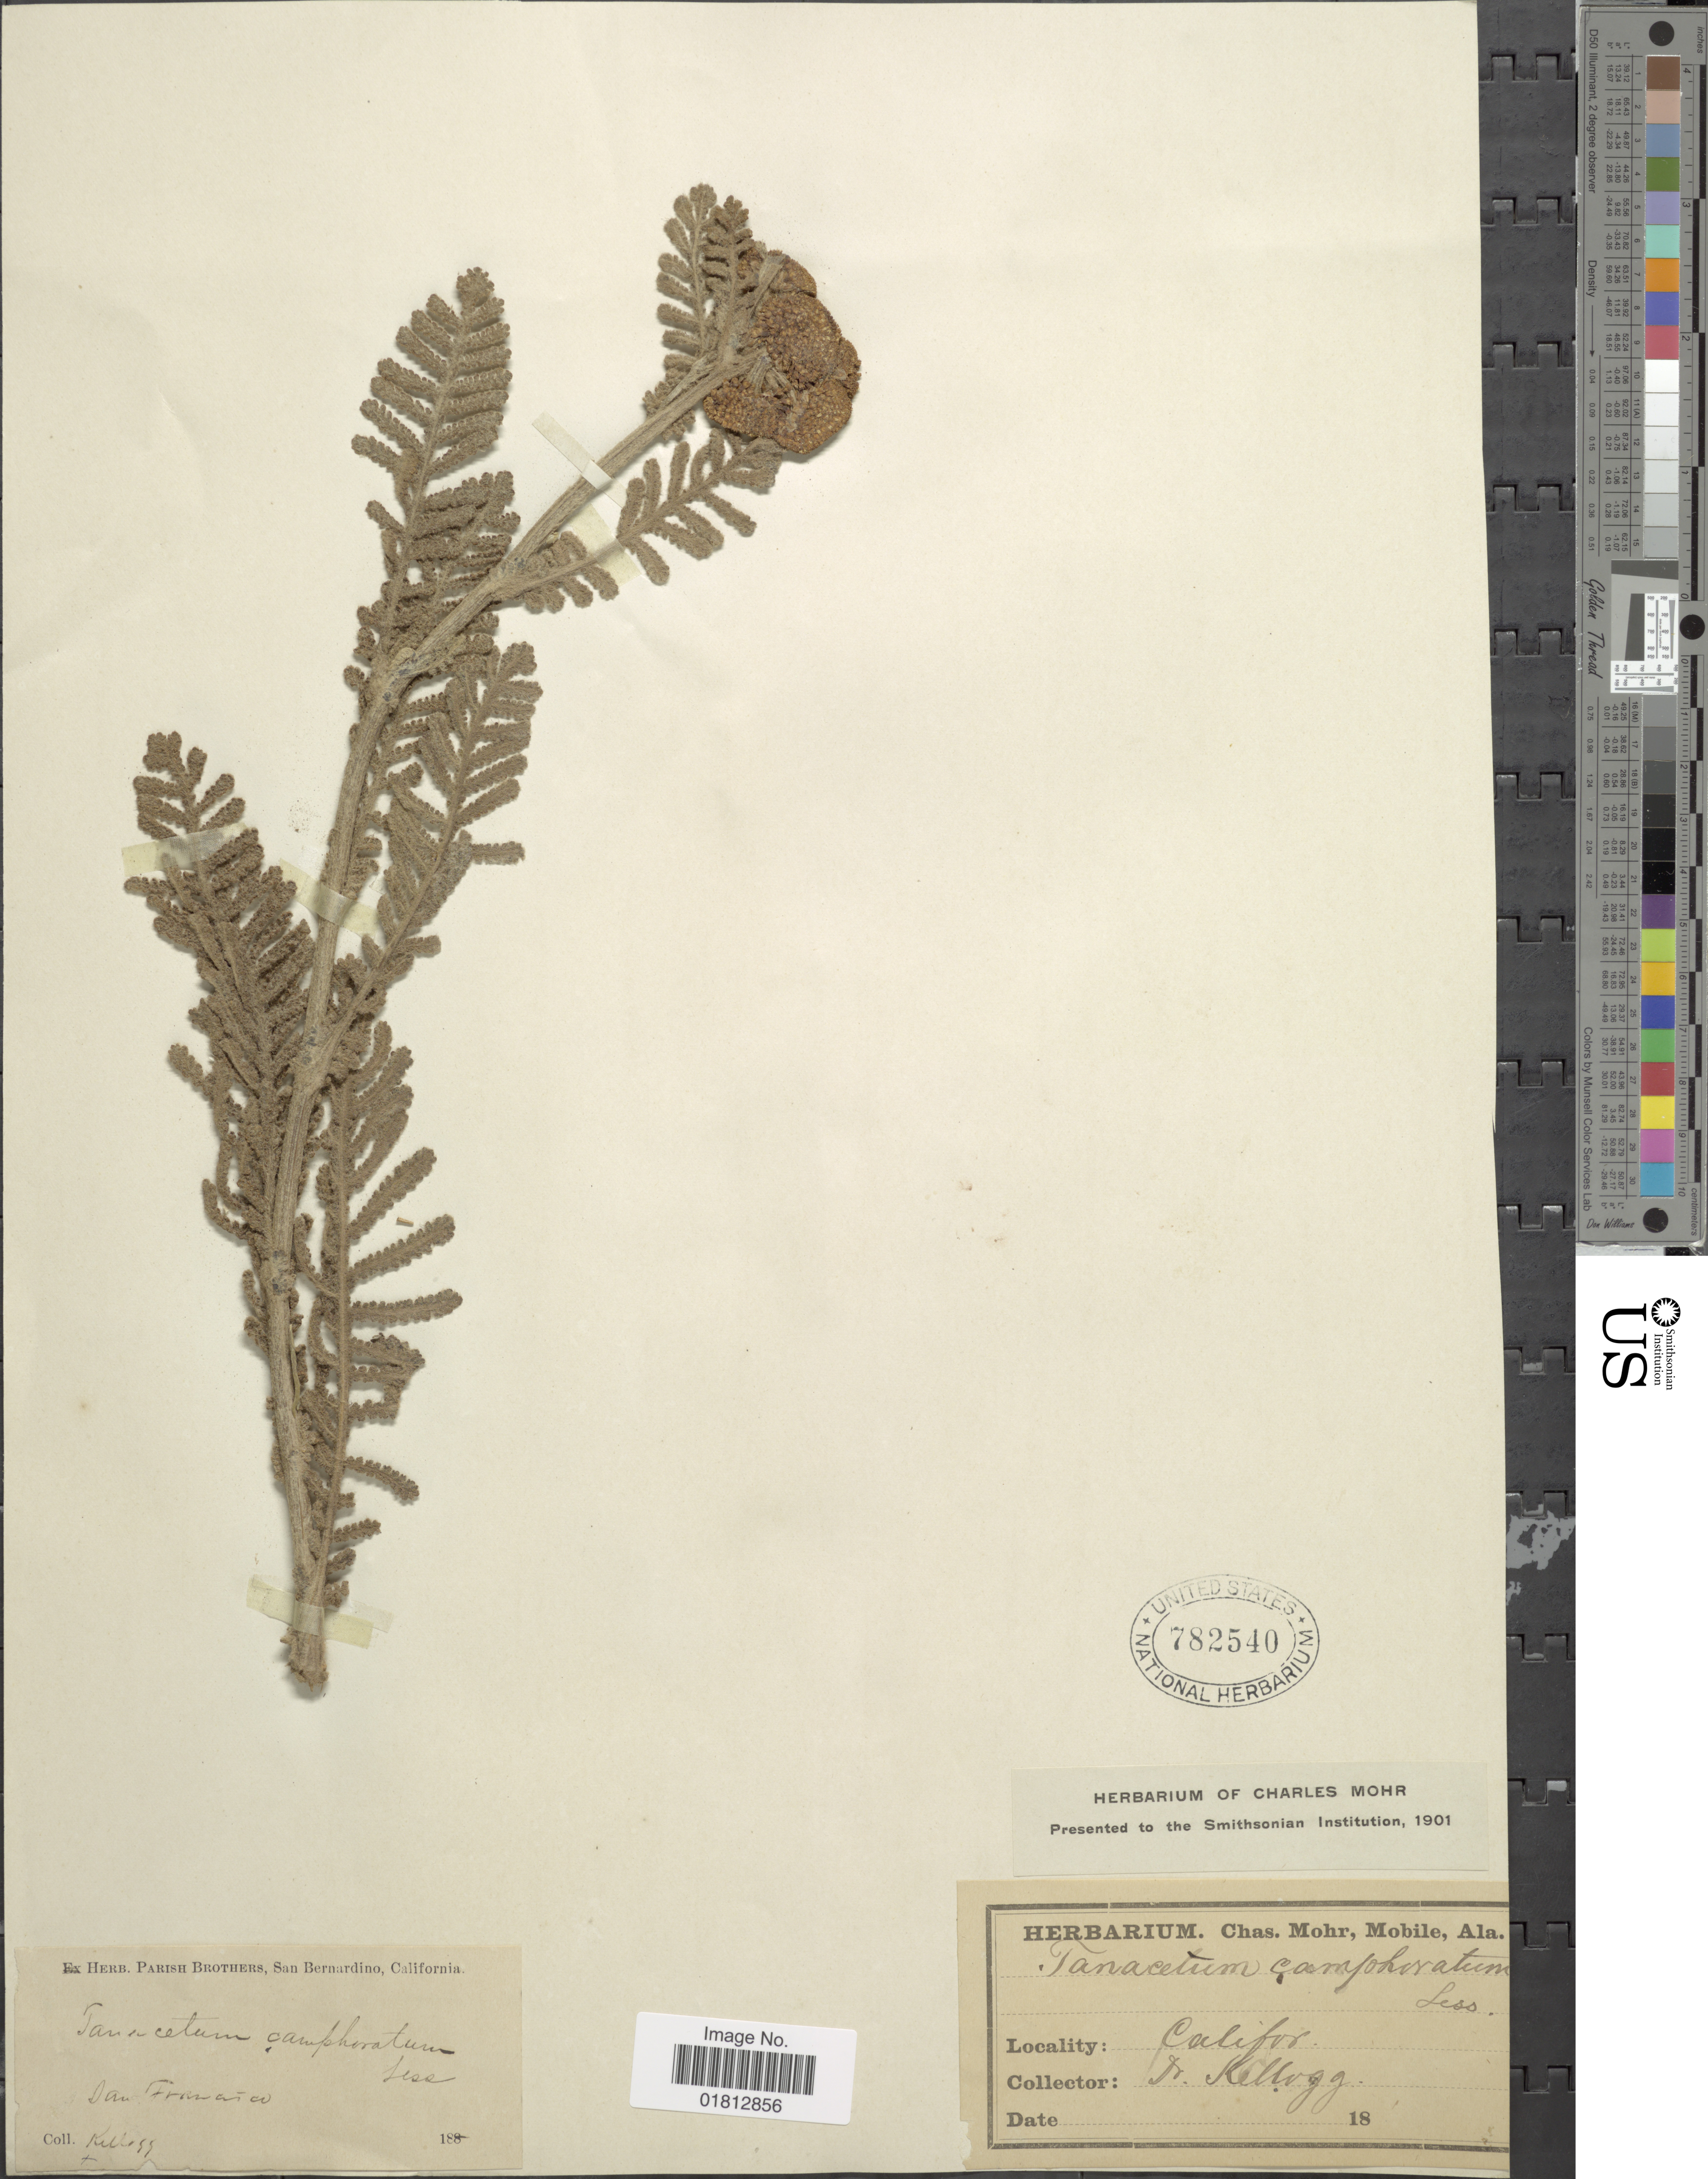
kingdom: Plantae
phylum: Tracheophyta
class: Magnoliopsida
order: Asterales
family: Asteraceae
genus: Tanacetum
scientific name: Tanacetum camphoratum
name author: Less.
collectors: -- Kellogg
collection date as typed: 188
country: United States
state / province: California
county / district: San Francisco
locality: Califor., San Francisco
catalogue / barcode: US 782540